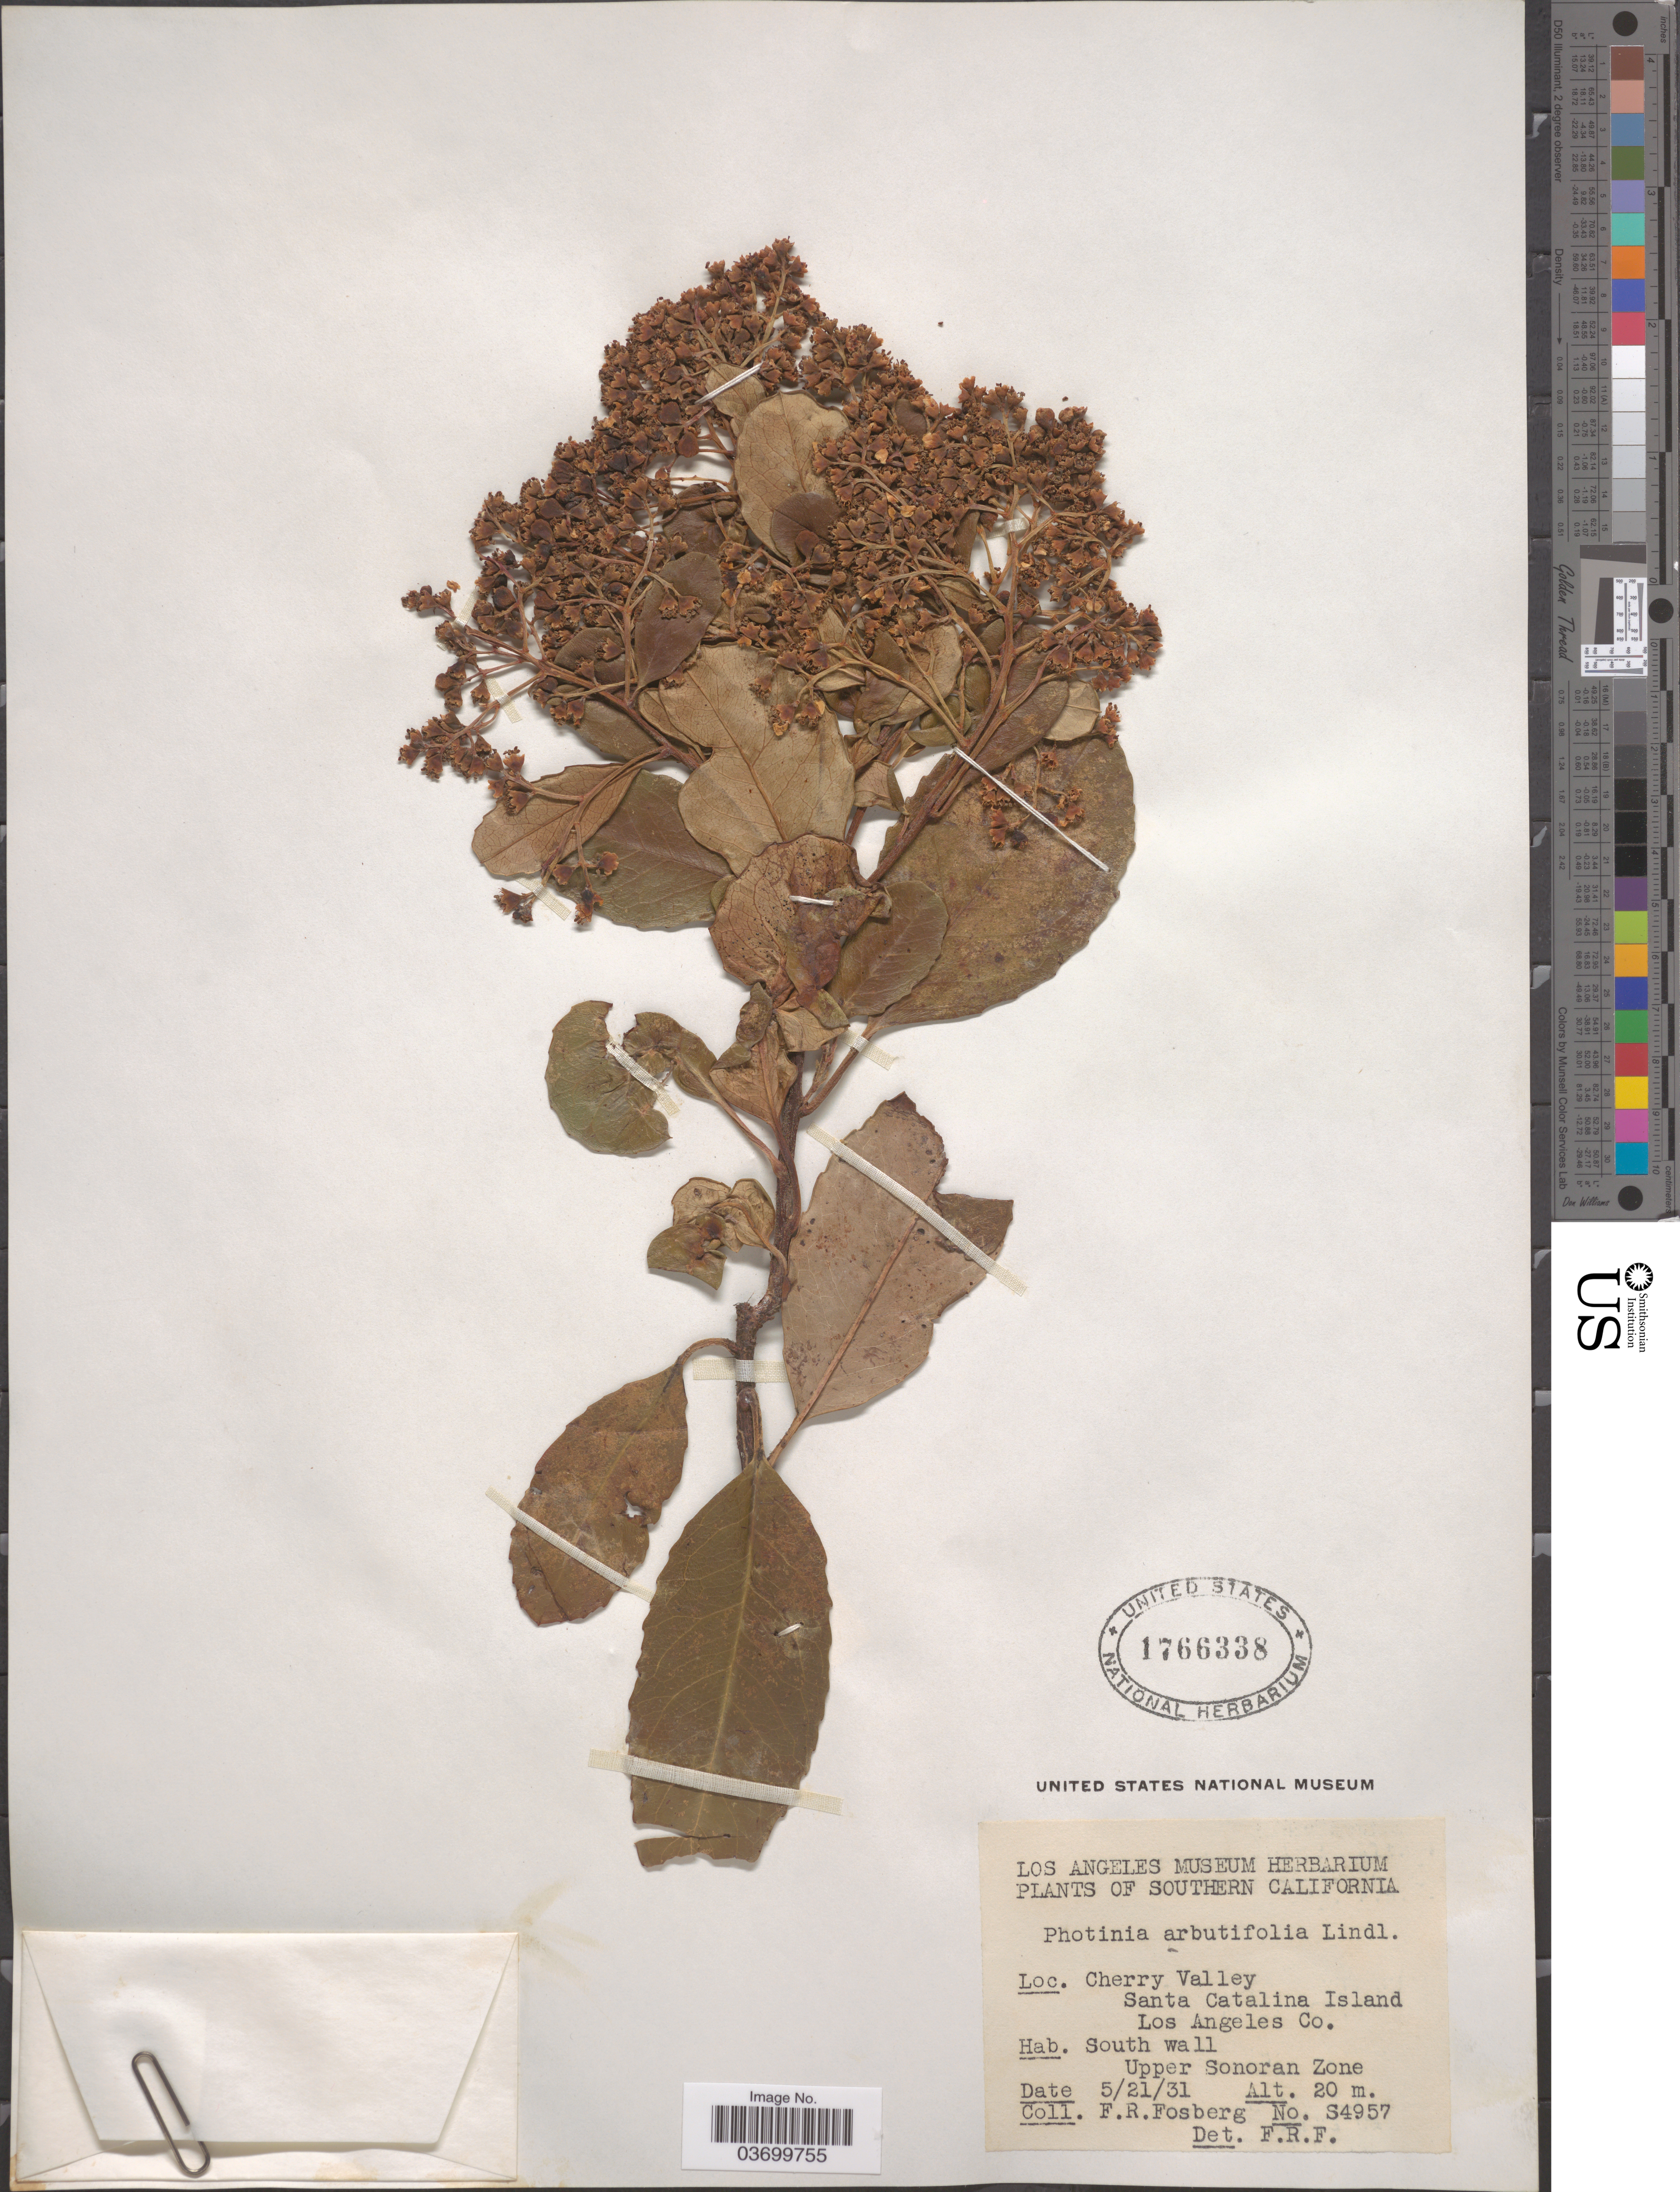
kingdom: Plantae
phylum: Tracheophyta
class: Magnoliopsida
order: Rosales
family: Rosaceae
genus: Heteromeles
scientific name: Heteromeles arbutifolia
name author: (Lindl.) Roemer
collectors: F. R. Fosberg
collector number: S4957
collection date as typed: Transcribed d/m/y: 21/5/31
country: United States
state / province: California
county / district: Los Angeles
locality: Southern California. Cherry Valley. Santa Catalina Island. Los Angeles Co. South wall. Upper Sonoran Zone.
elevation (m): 20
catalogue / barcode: US 1766338